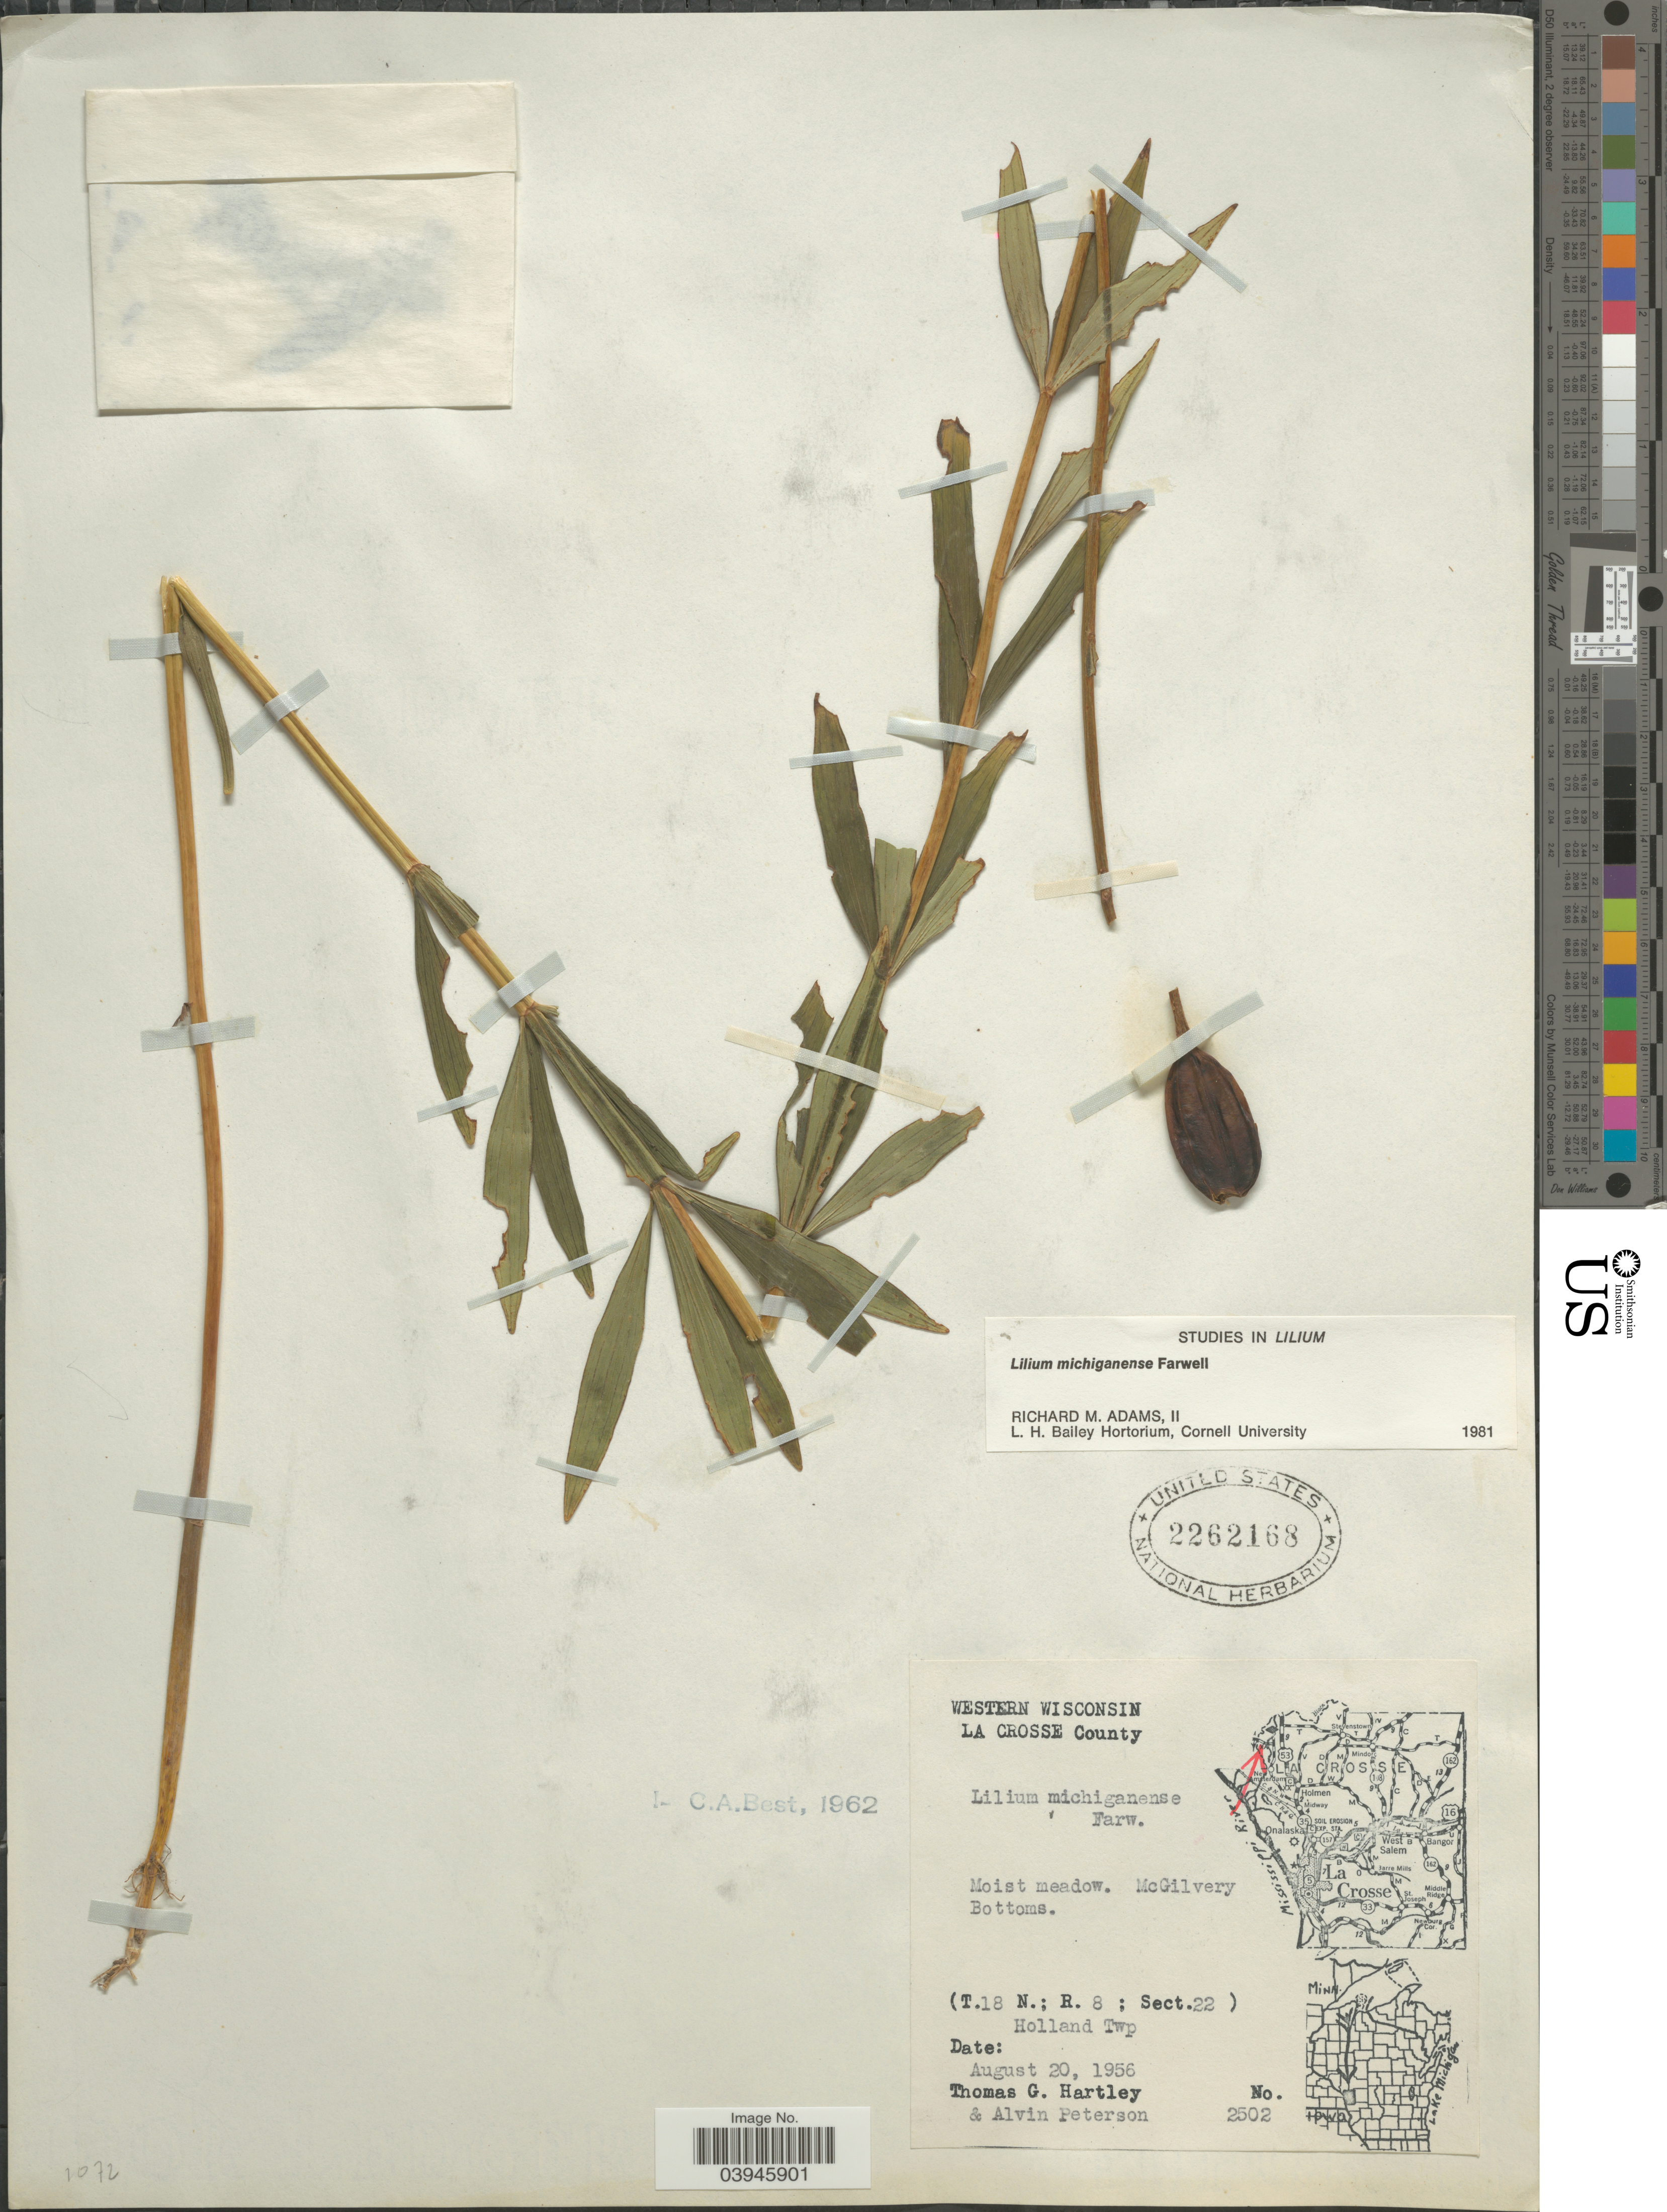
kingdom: Plantae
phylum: Tracheophyta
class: Liliopsida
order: Liliales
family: Liliaceae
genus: Lilium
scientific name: Lilium michiganense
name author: Farw.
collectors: T. G. Hartley & A. M. Peterson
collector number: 2502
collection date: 1956-08-20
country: United States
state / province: Wisconsin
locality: Western Wisconsin. La Crosse County. McGilvery Bottoms. (T.18N.; R. 8 ; Sect.22) Holland Twp.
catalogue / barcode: US 2262168